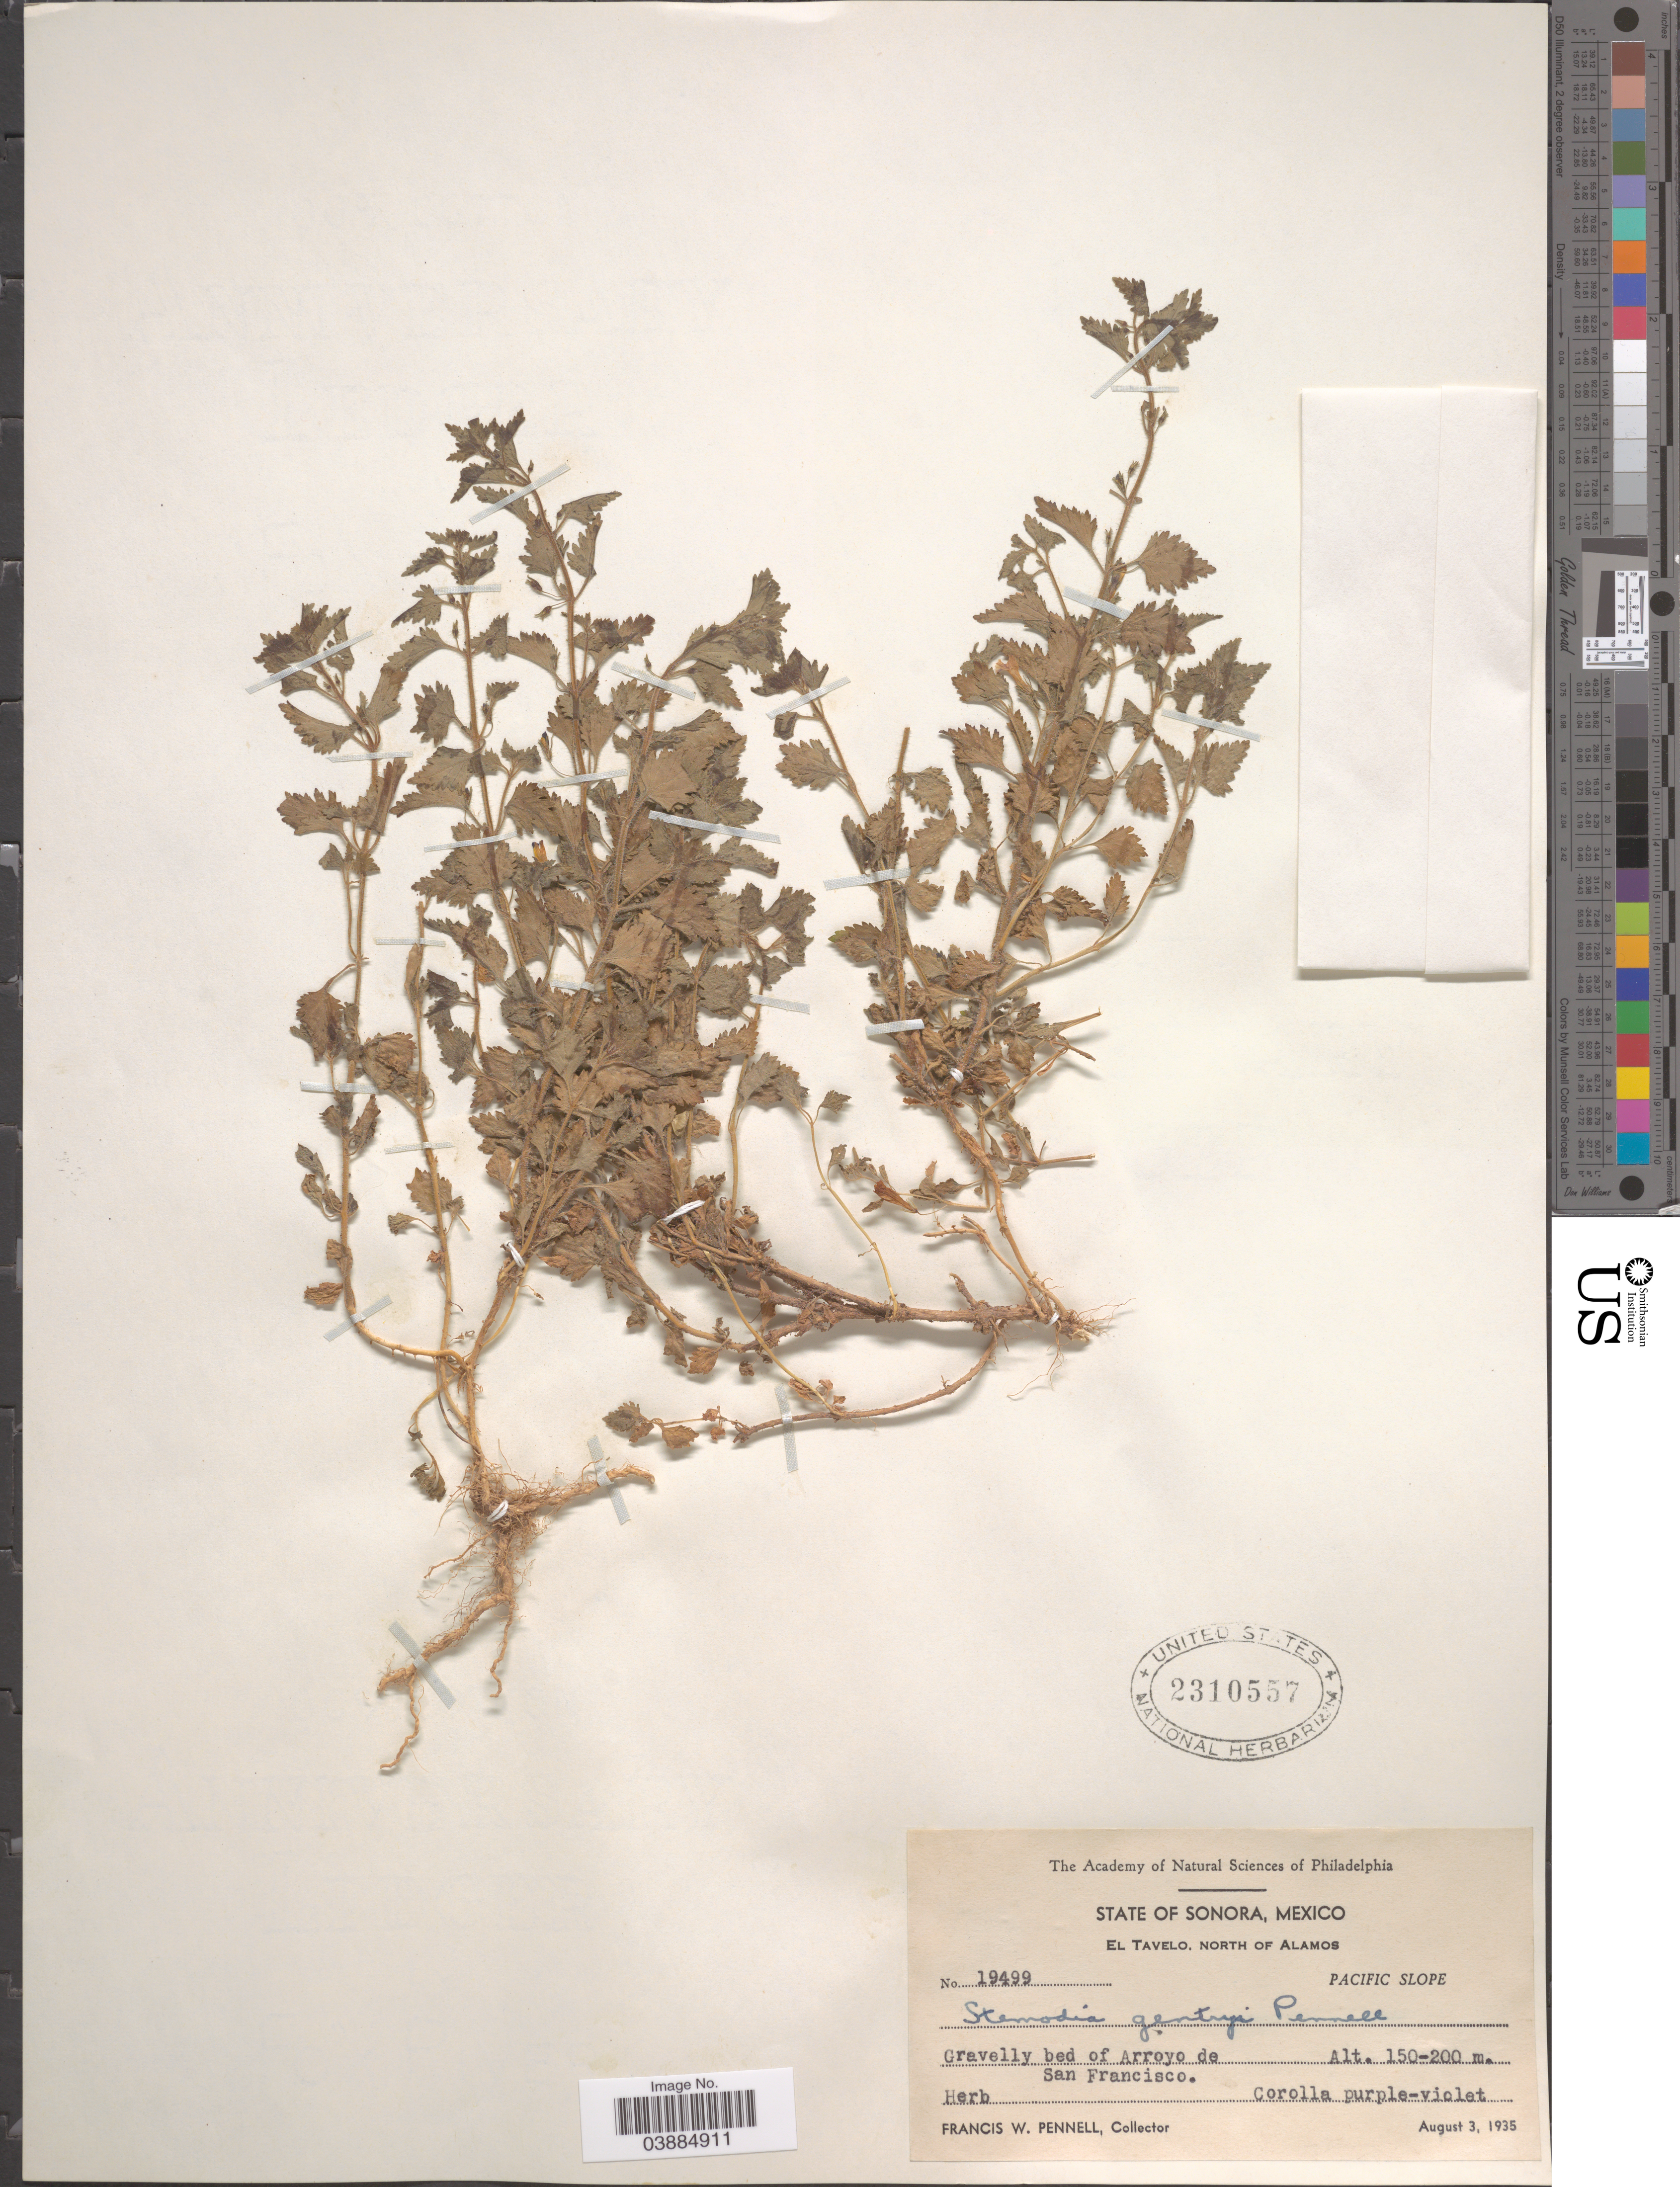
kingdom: Plantae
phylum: Tracheophyta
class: Magnoliopsida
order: Lamiales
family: Plantaginaceae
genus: Stemodia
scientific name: Stemodia gentryi Pennell sp. nov. ined.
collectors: F. W. Pennell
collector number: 19499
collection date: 1935-08-03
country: Mexico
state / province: Sonora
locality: El Tavelo, North of Alamos. Pacific Slope. Gravelly bed of Arroyo de San Francisco.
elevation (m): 150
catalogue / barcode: US 2310557